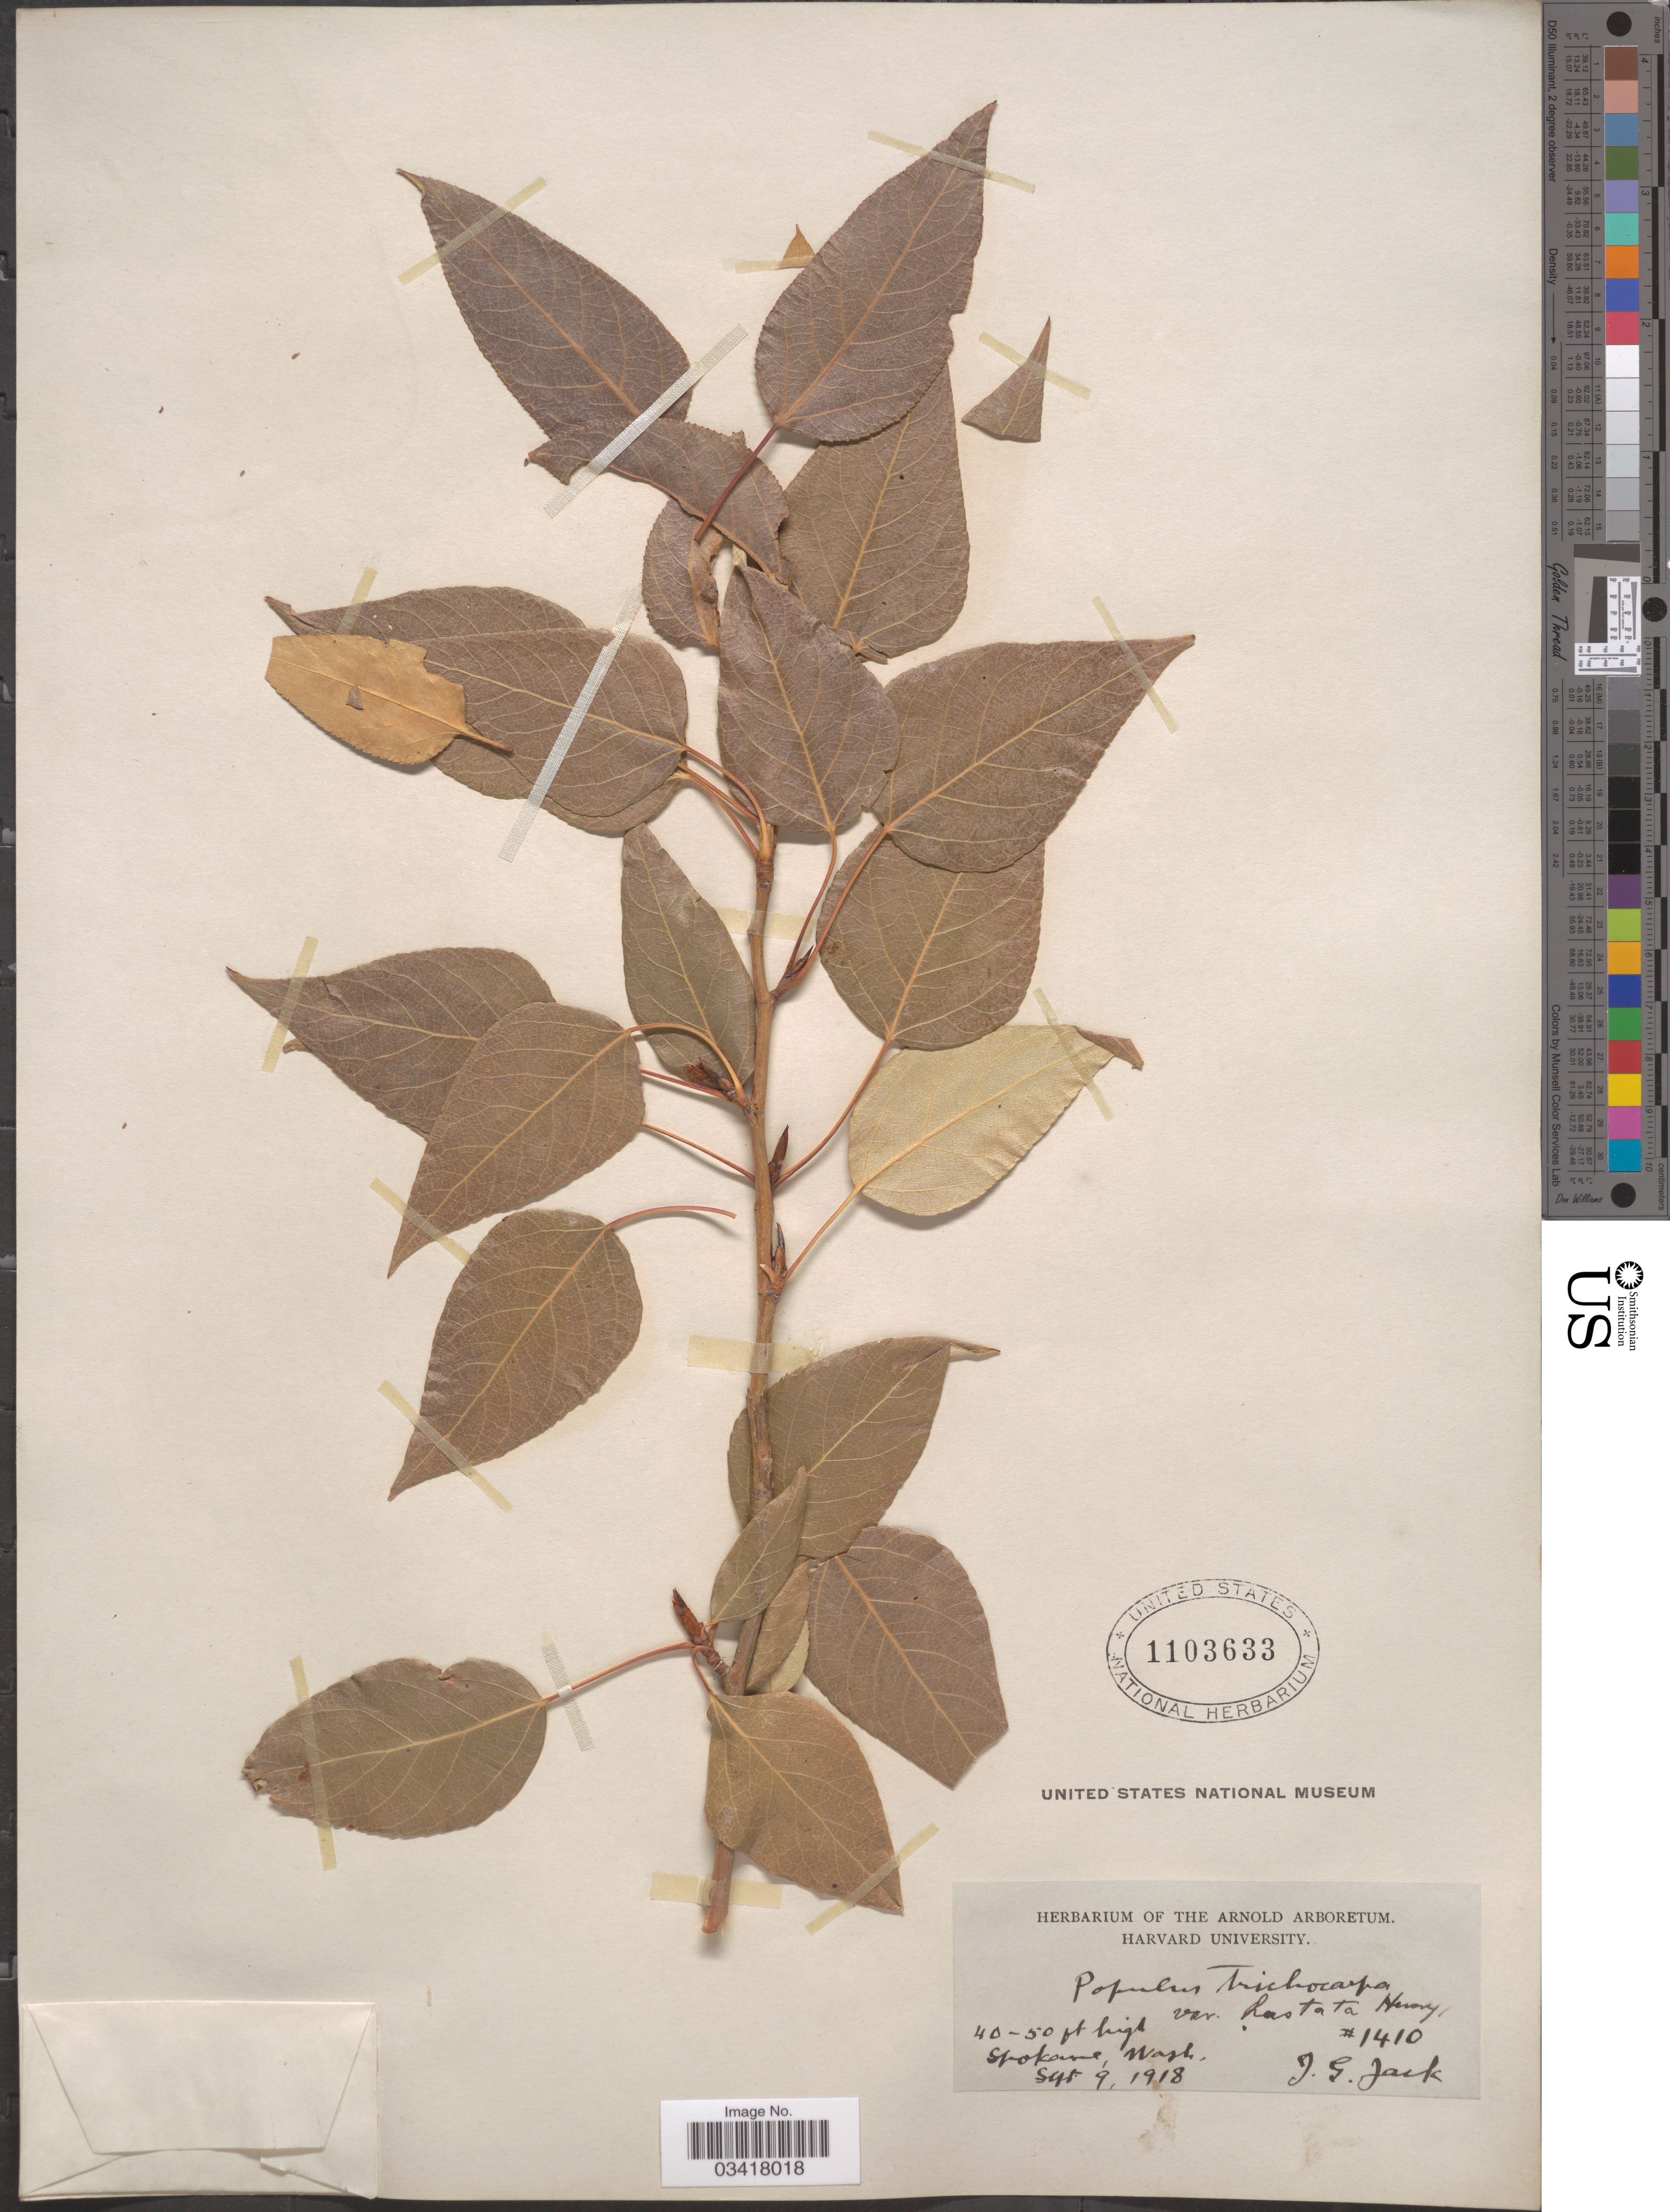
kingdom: Plantae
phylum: Tracheophyta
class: Magnoliopsida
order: Malpighiales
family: Salicaceae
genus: Populus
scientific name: Populus trichocarpa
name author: Torr. & A. Gray ex W. Hook.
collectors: J. G. Jack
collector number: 1410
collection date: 1918-09-09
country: United States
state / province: Washington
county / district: Spokane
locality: Spokane.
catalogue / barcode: US 1103633